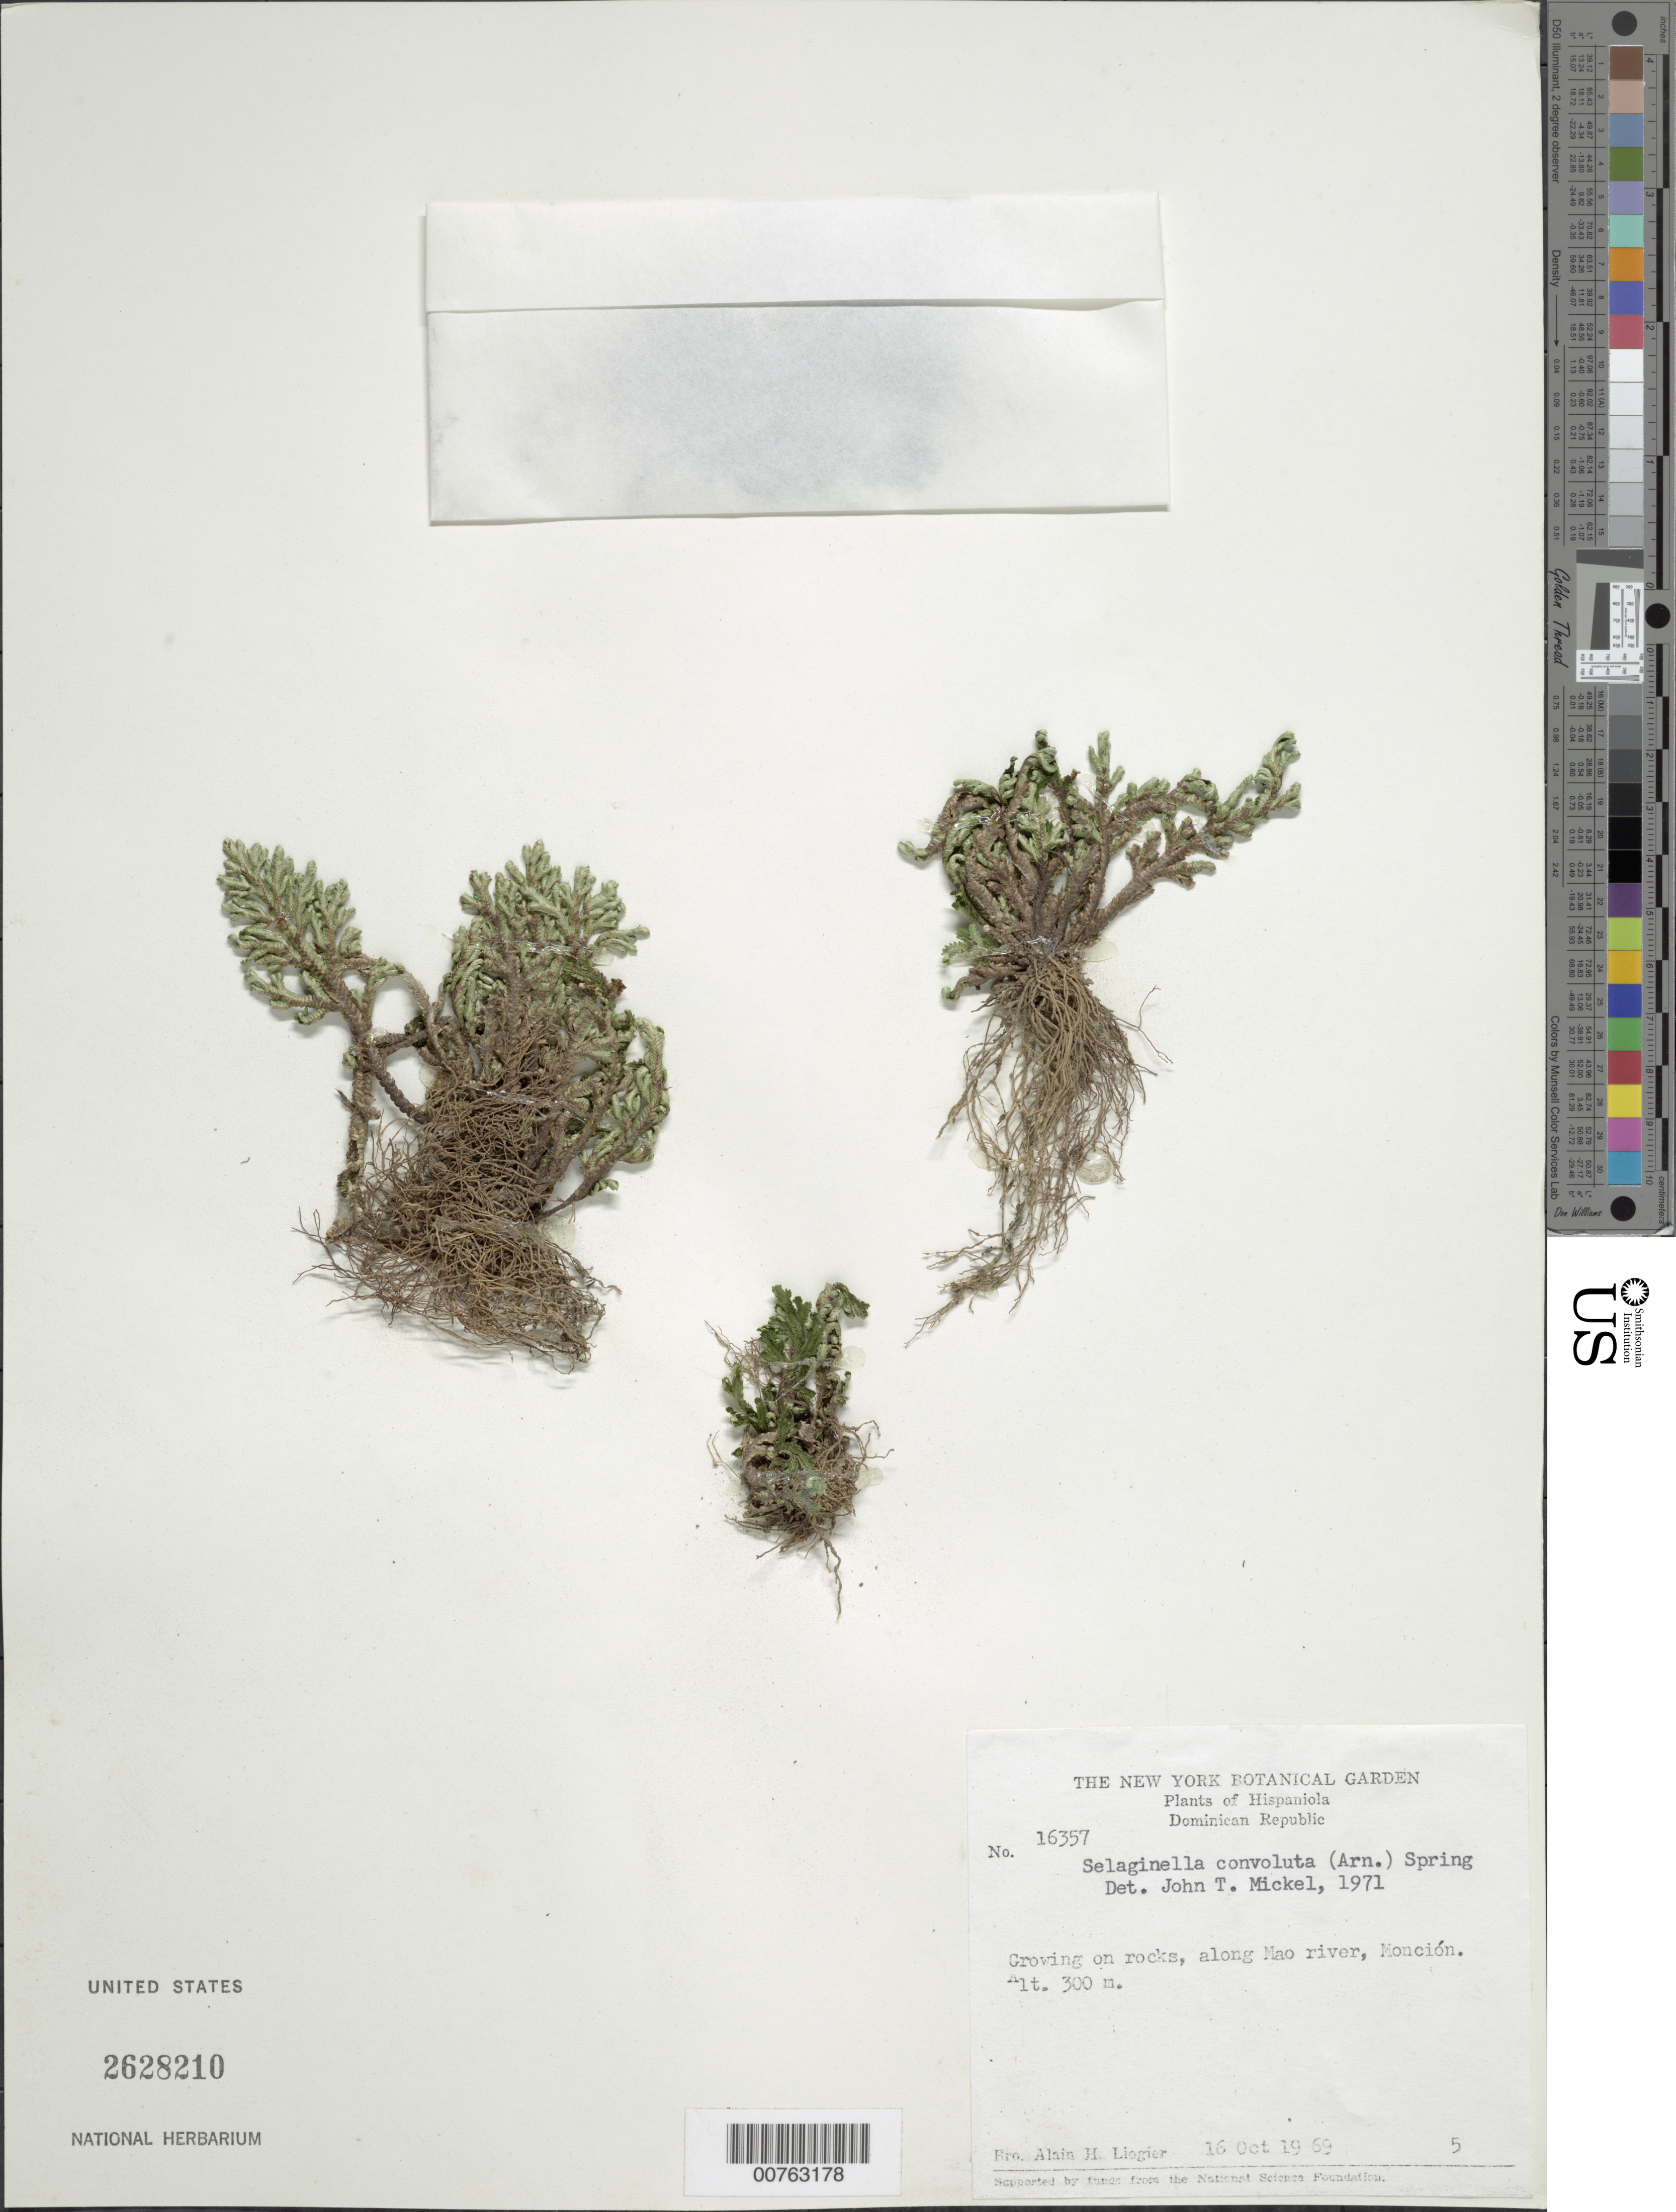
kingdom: Plantae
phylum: Tracheophyta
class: Lycopodiopsida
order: Selaginellales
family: Selaginellaceae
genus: Selaginella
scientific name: Selaginella convoluta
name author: (Arn.) Spring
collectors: A. H. Liogier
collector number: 16357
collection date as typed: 16 Oct 1969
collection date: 1969-10-16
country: Dominican Republic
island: Hispaniola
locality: Along Mao River, Monción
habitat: Growing on rocks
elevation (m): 300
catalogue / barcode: US 2628210